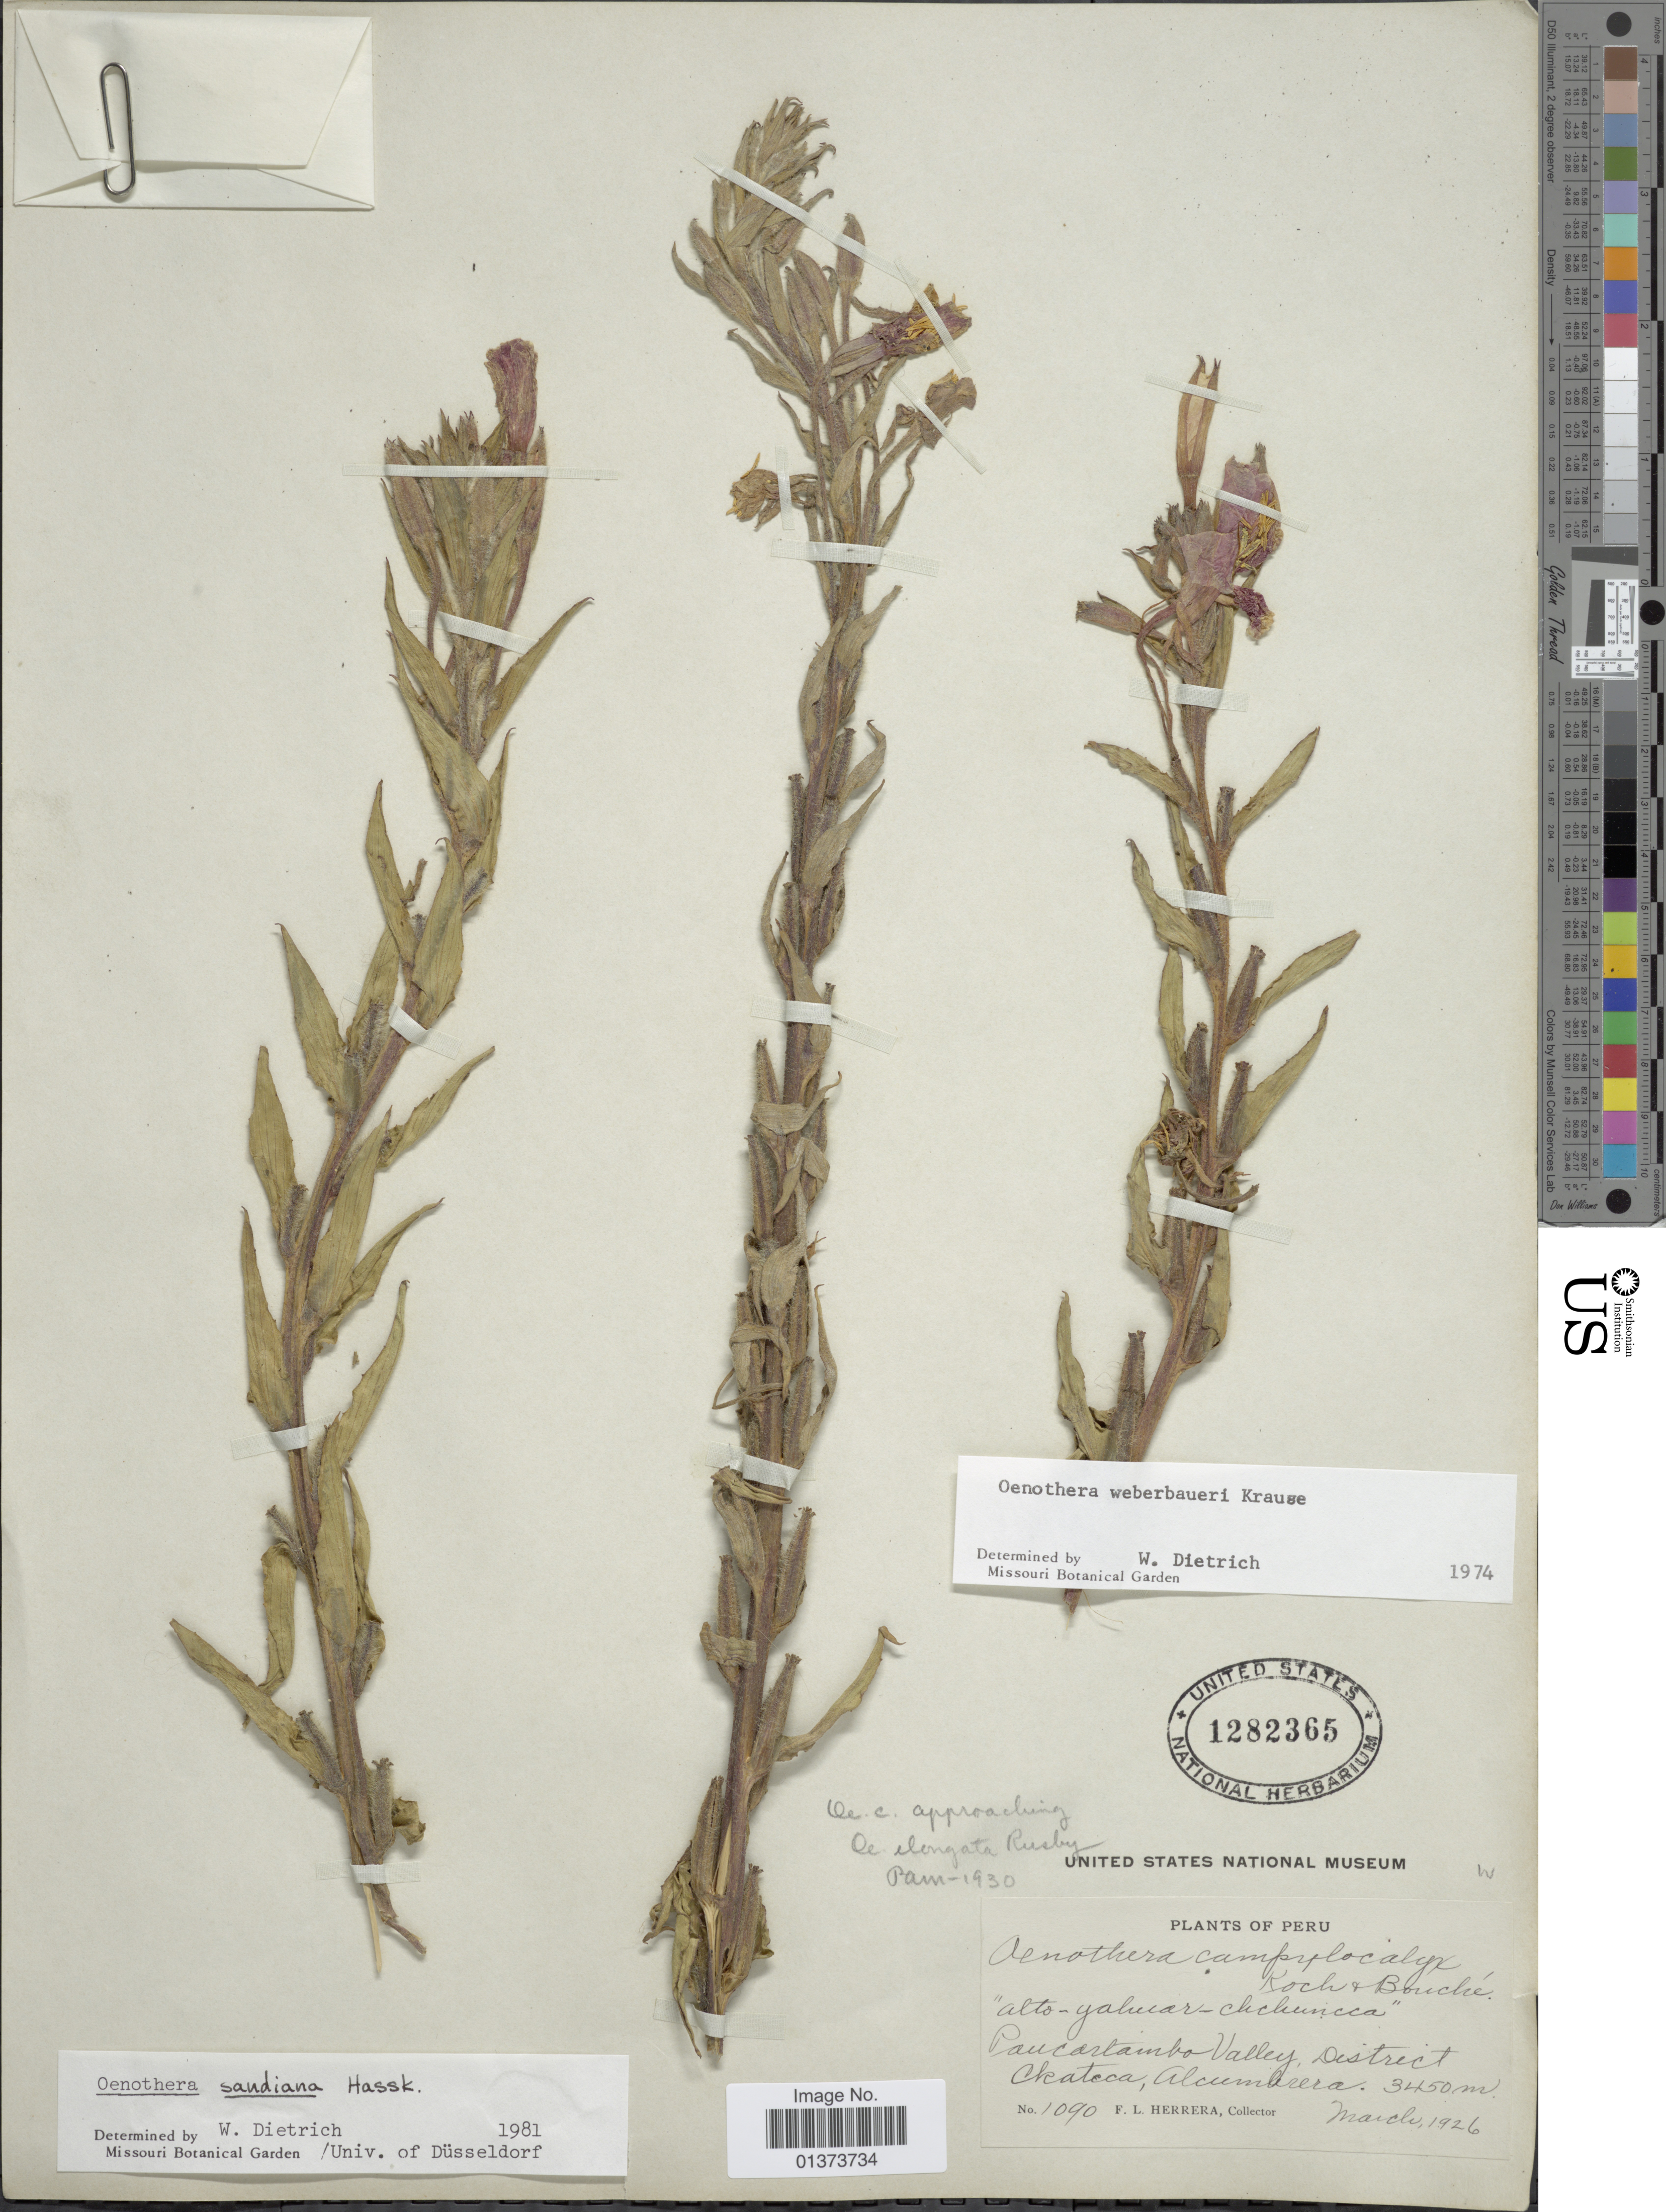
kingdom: Plantae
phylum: Tracheophyta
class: Magnoliopsida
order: Myrtales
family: Onagraceae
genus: Oenothera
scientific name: Oenothera sandiana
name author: Hassk.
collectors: F. L. Herrera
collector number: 1090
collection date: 1926-03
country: Peru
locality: Paucartambo Valley, District Ckatca, Alcumbrera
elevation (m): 3450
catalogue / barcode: US 1282365